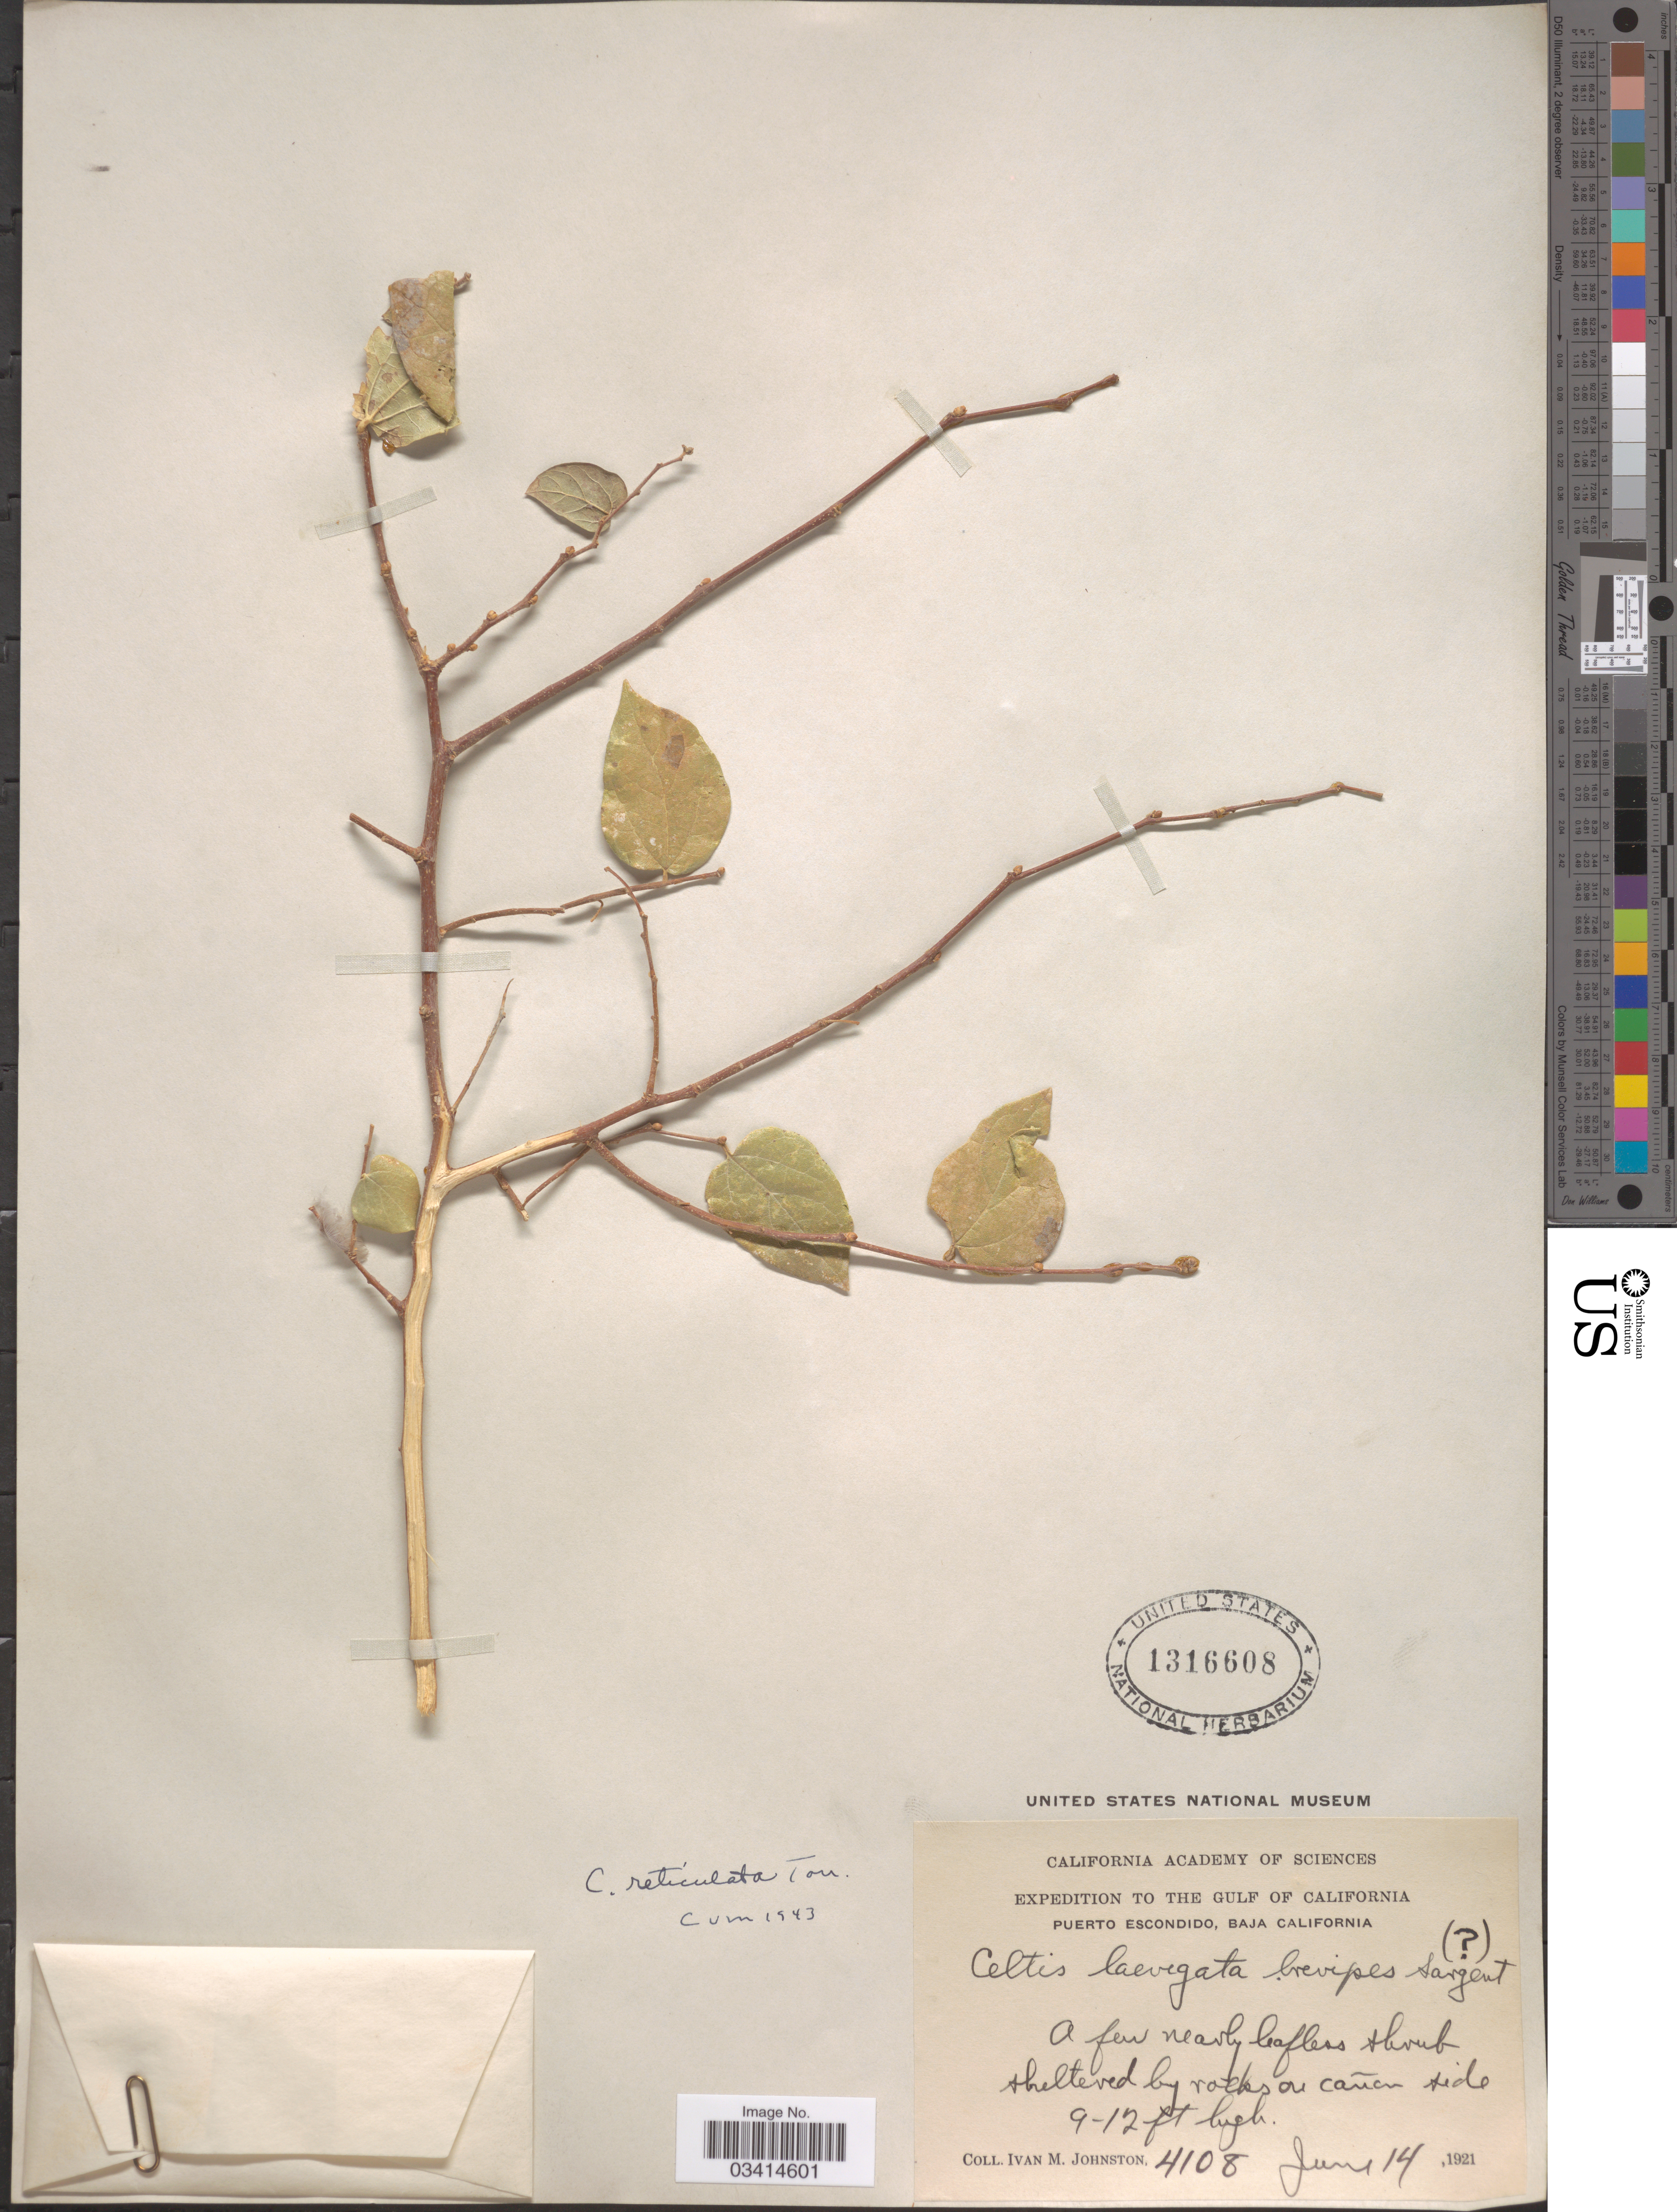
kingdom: Plantae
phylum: Tracheophyta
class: Magnoliopsida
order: Rosales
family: Cannabaceae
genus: Celtis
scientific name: Celtis reticulata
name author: Torr.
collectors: I.M. Johnston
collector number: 4108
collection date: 1921-06-14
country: Mexico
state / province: Baja California Sur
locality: The Gulf of California. Puerto Escondido.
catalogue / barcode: US 1316608